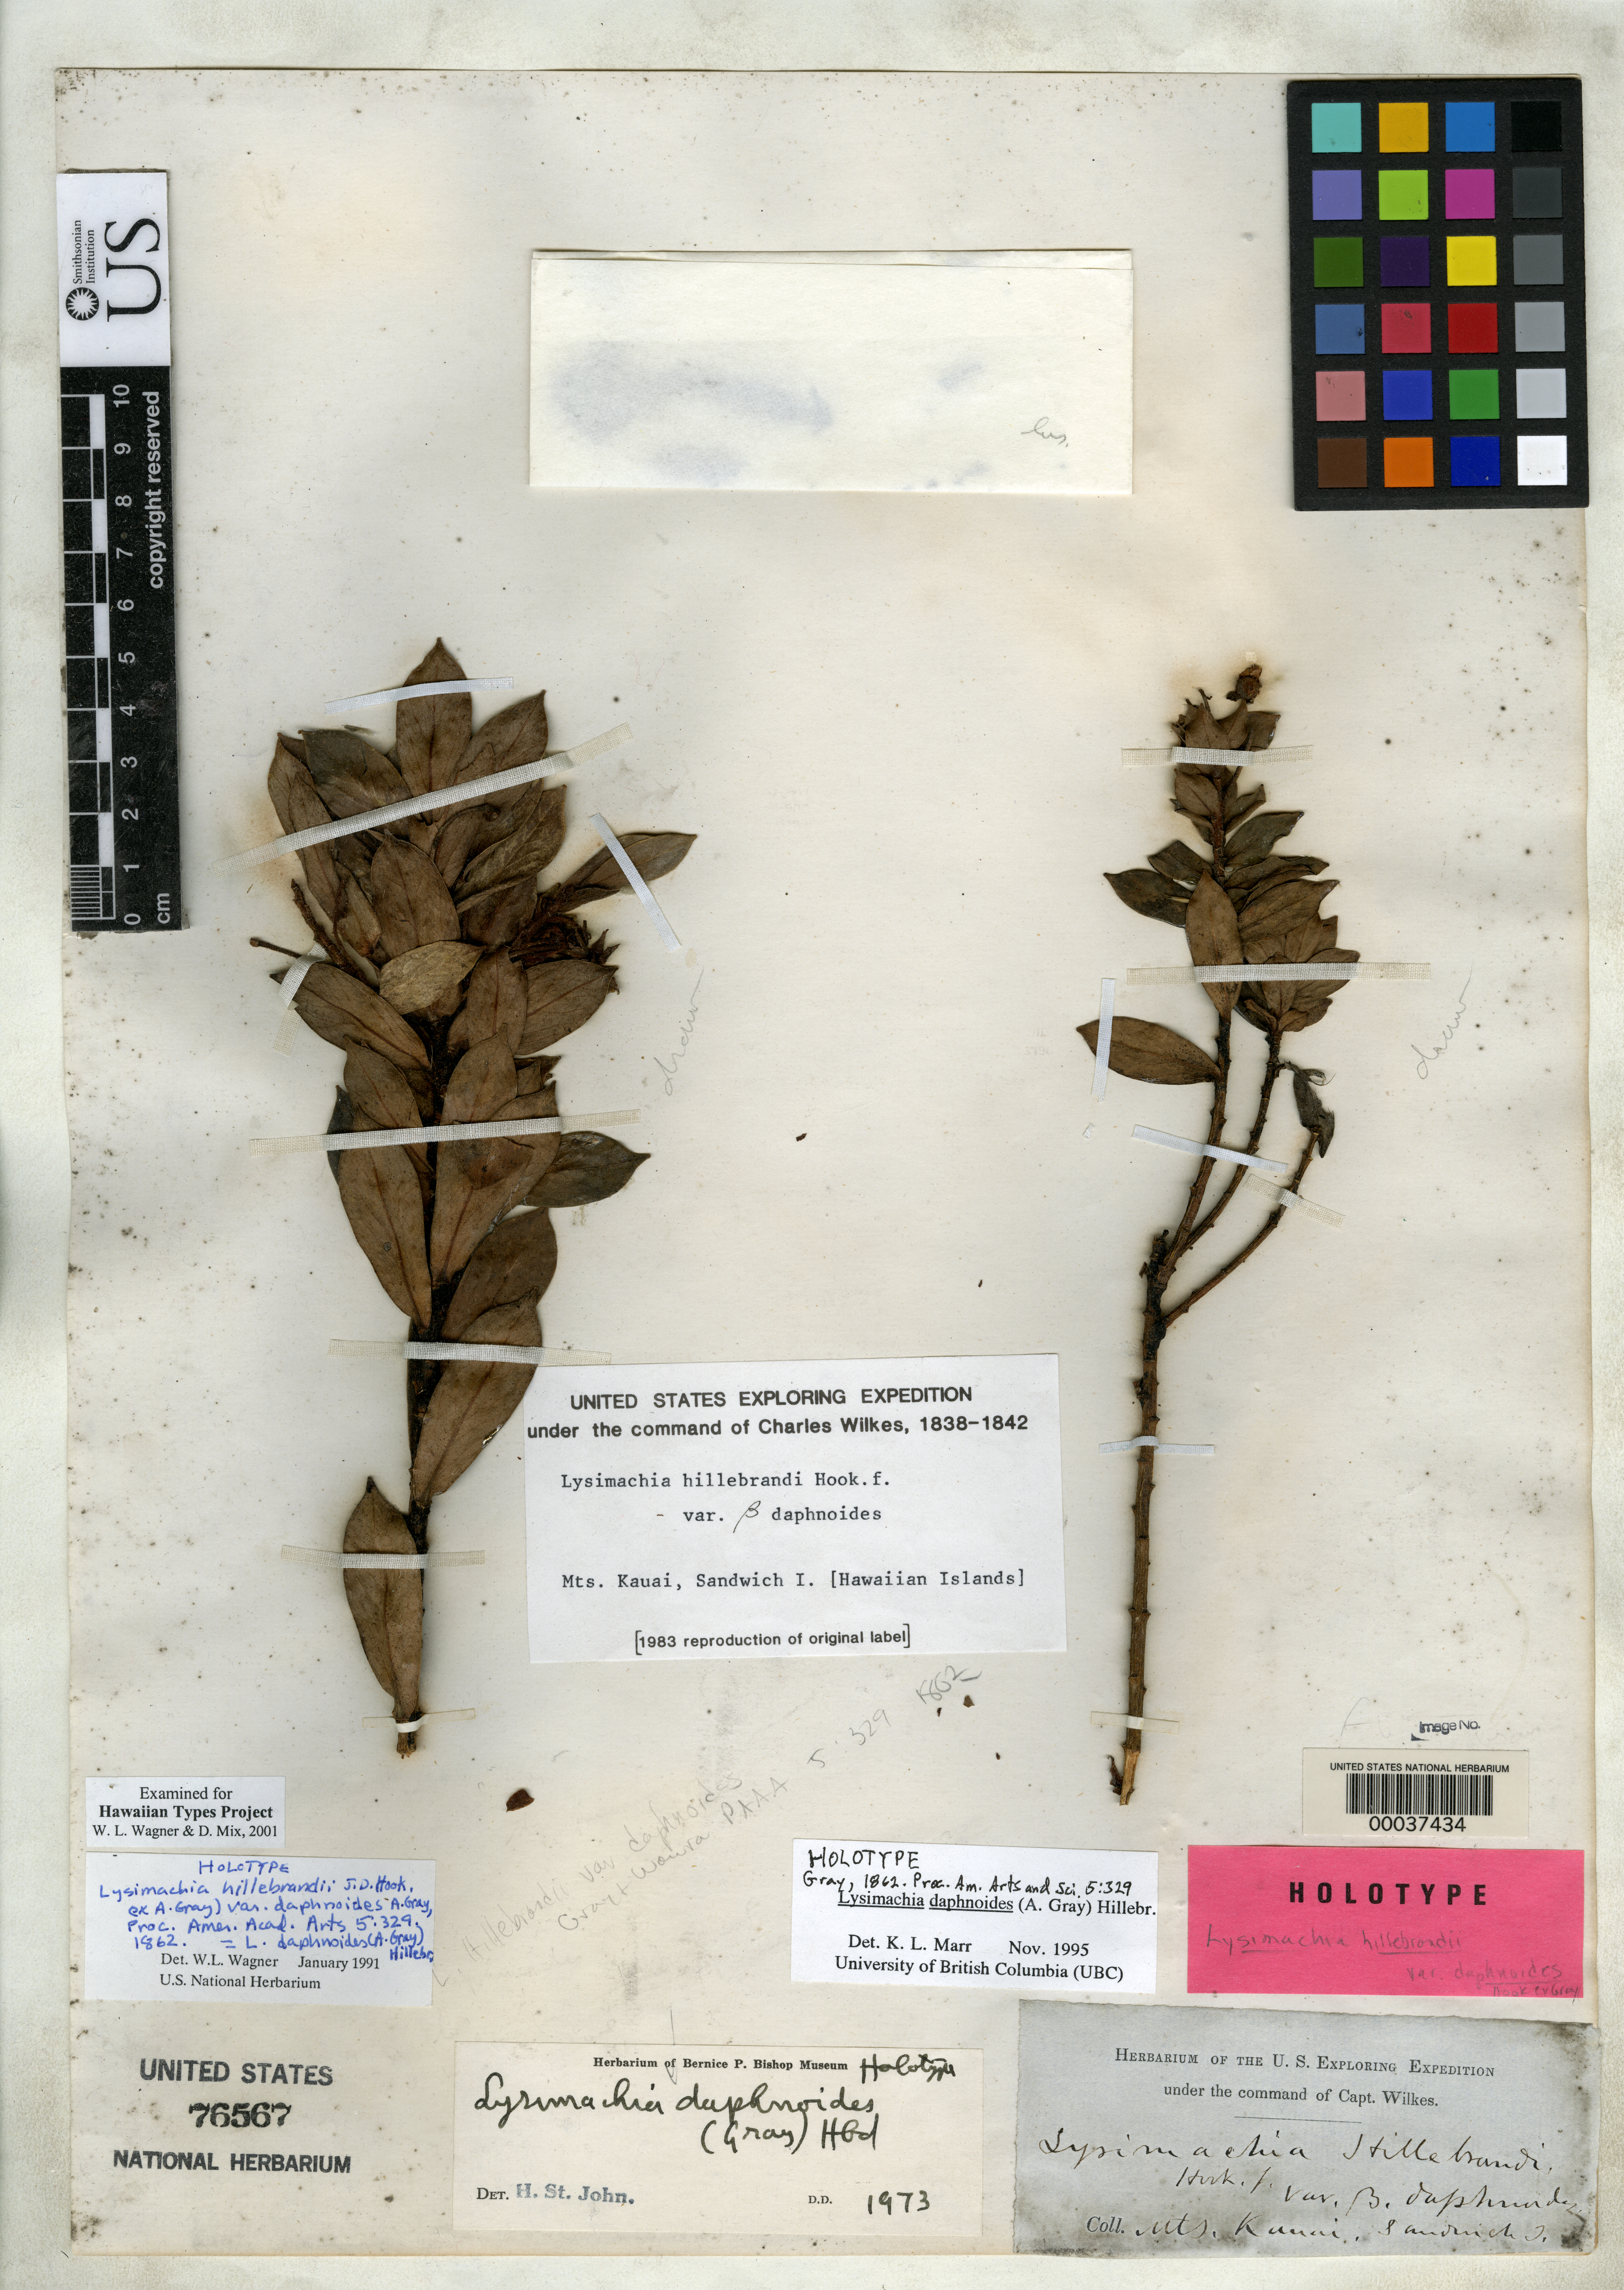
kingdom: Plantae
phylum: Tracheophyta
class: Magnoliopsida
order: Ericales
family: Primulaceae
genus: Lysimachia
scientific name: Lysimachia hillebrandii var. daphnoides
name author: Hook. f. ex A. Gray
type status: Holotype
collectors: Wilkes Explor. Exped.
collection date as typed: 1838 to -- --- 1842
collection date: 1838/1842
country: United States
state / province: Hawaii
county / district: Kauai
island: Kaua'i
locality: Mountains.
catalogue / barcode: US 76567